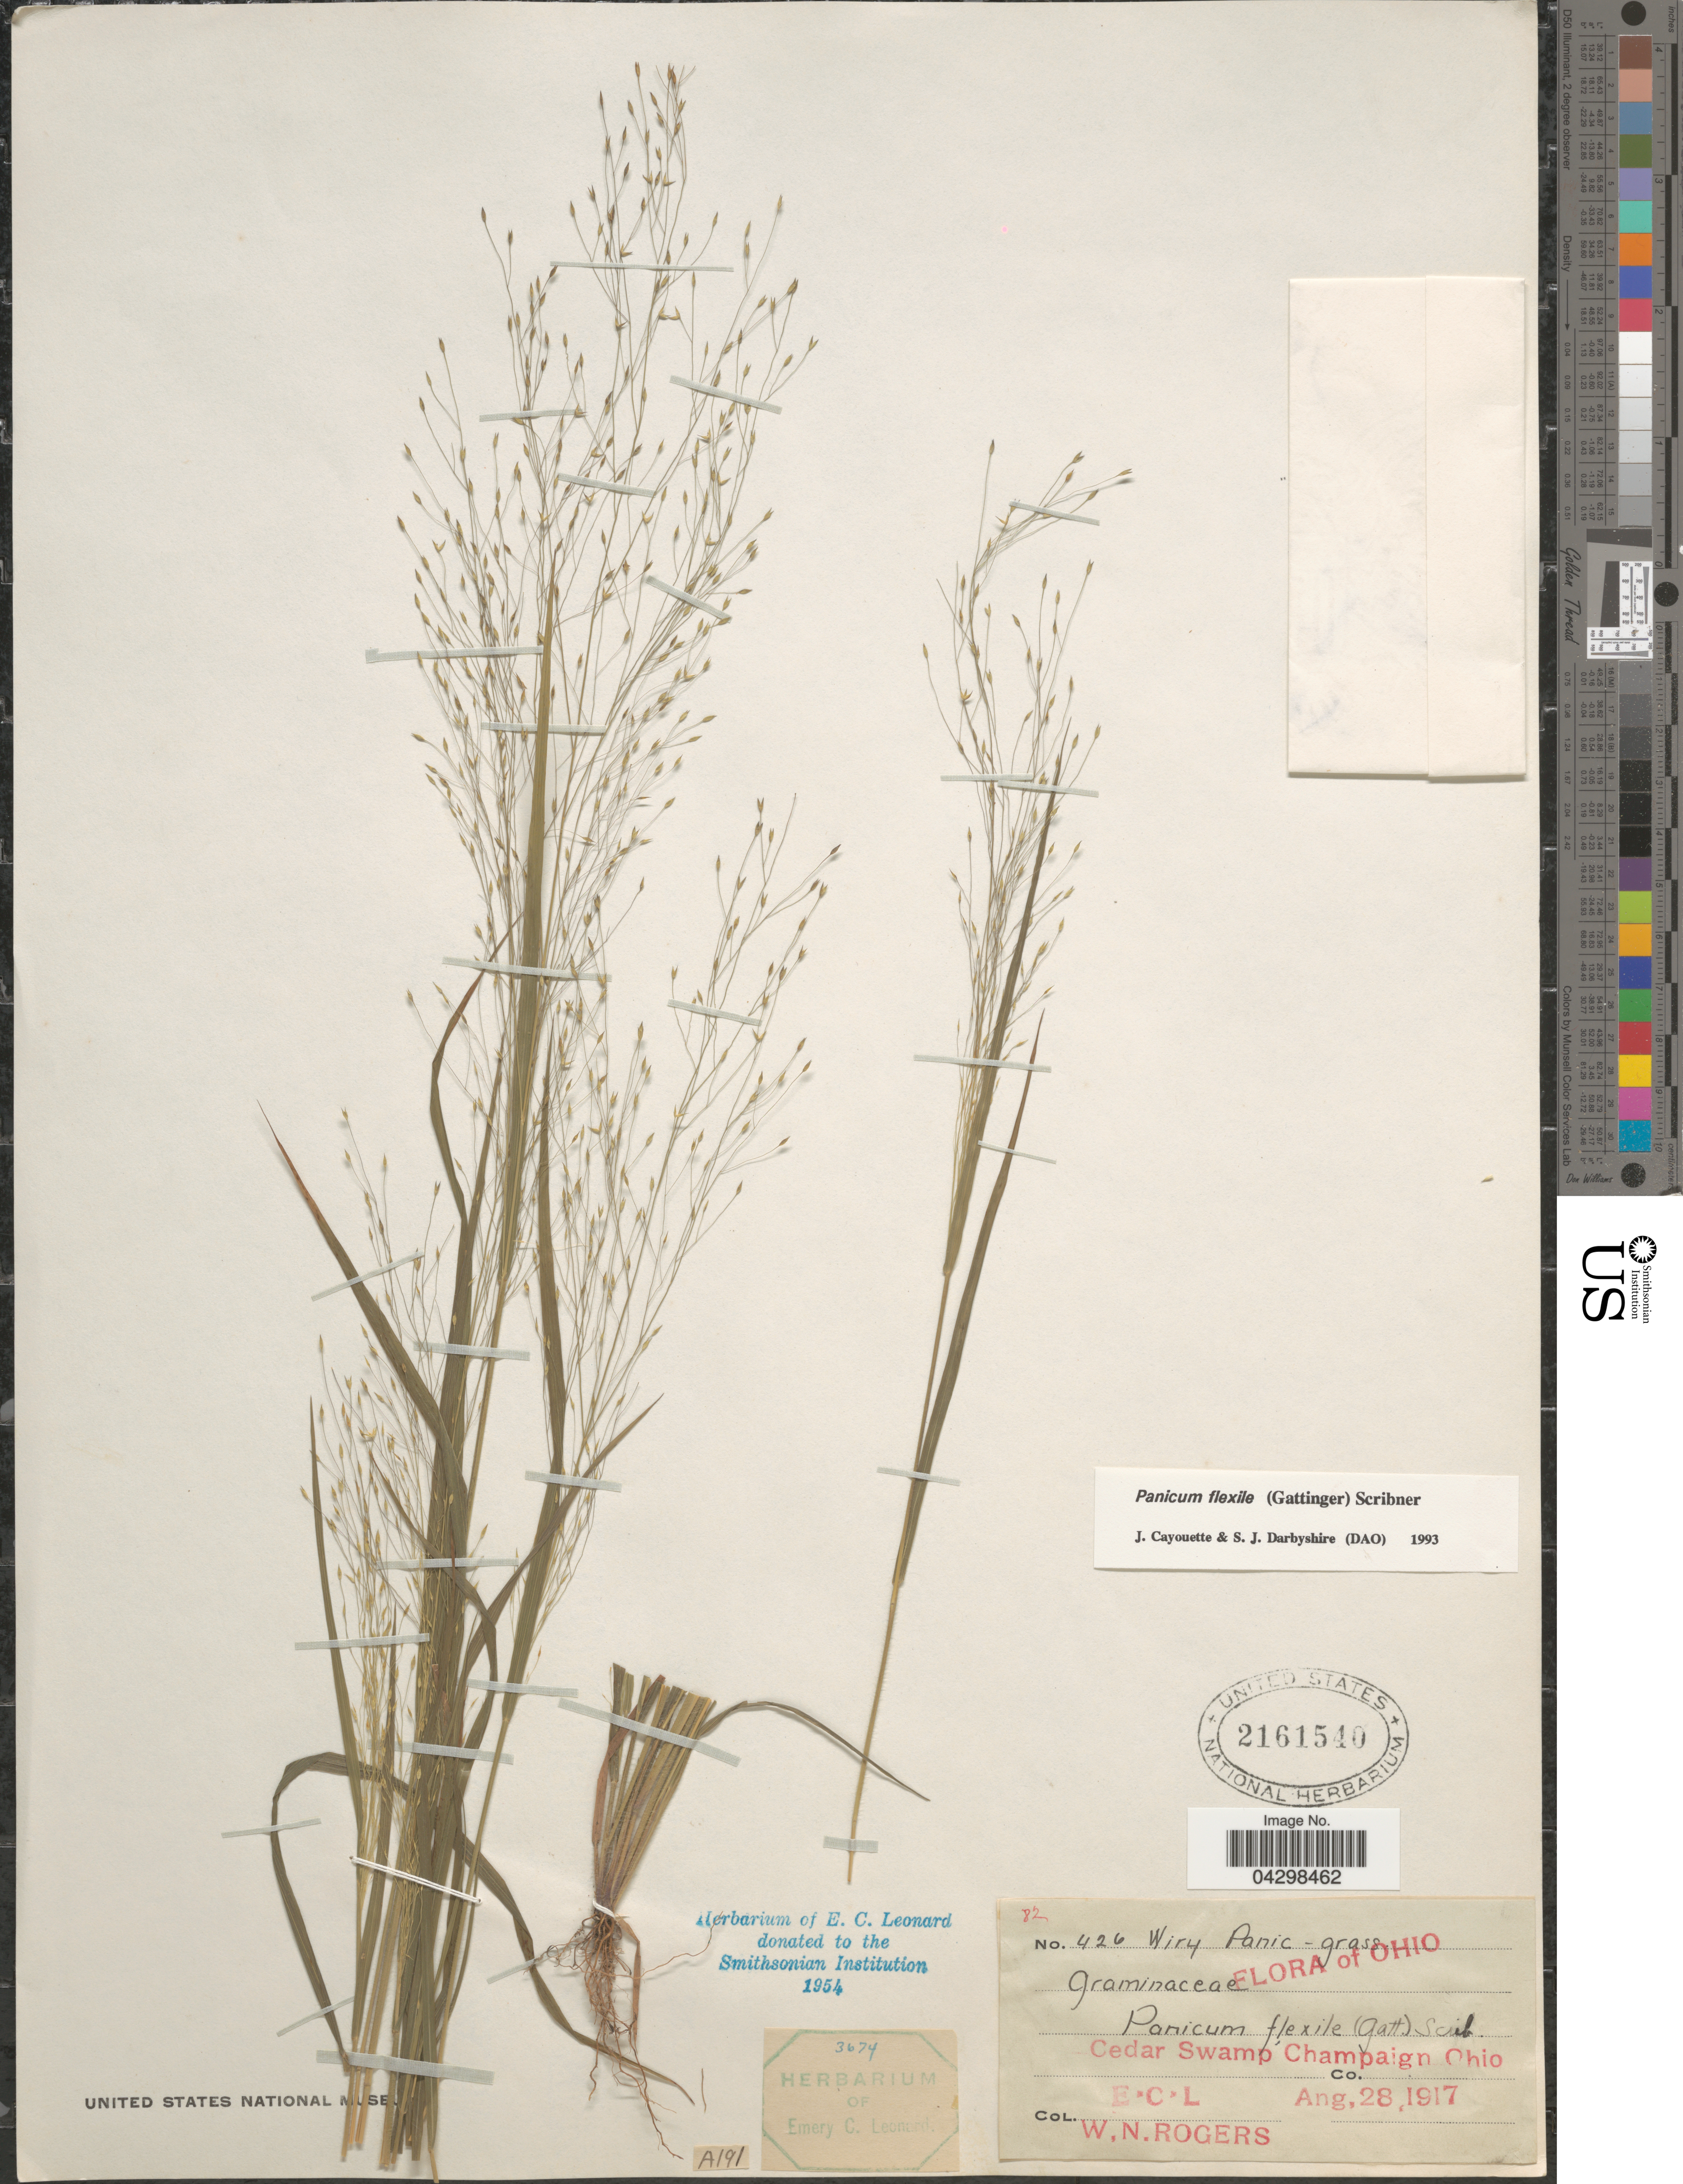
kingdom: Plantae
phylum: Tracheophyta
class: Liliopsida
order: Poales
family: Poaceae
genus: Panicum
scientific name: Panicum flexile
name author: (Gatt.) Scribn.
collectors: E. C. Leonard & W. Rogers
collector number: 426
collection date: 1917-08-28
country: United States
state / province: Ohio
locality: Cedar Swamp Champaign Co.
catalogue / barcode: US 2161540